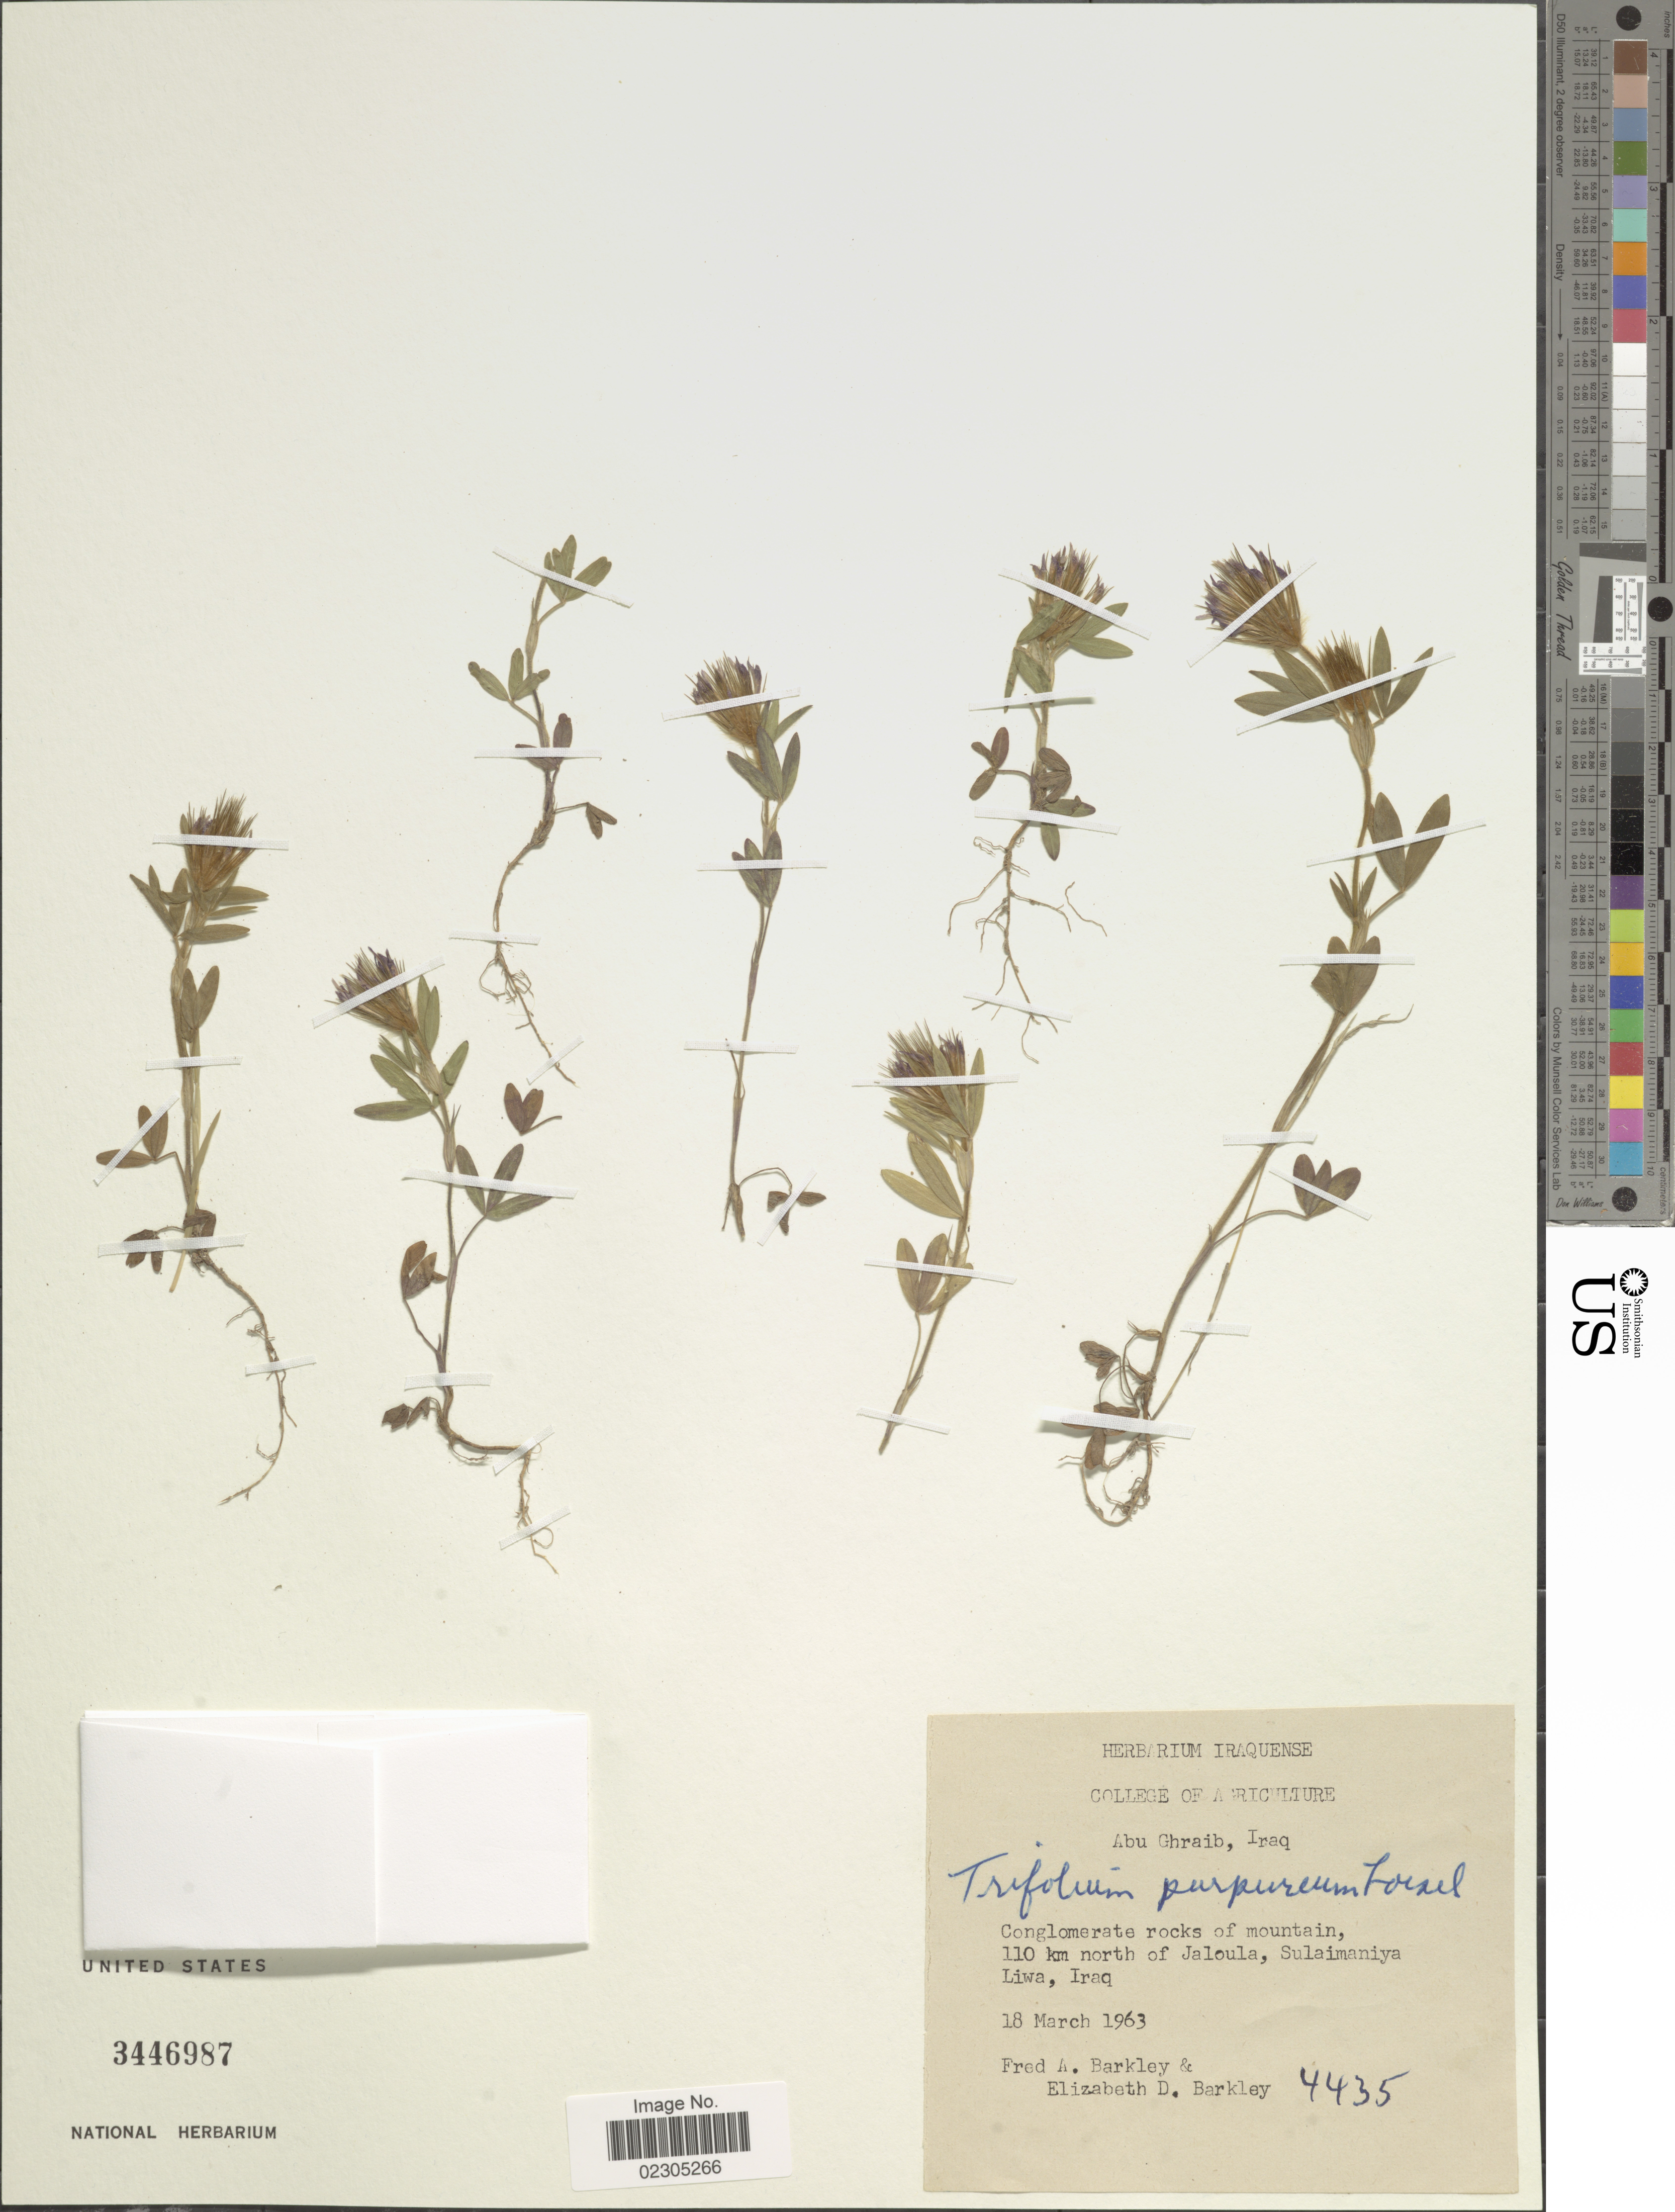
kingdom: Plantae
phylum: Tracheophyta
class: Magnoliopsida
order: Fabales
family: Fabaceae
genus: Trifolium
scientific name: Trifolium purpureum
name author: Loisel.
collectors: F. A. Barkley & E. D.Barkley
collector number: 4435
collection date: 1963-03-18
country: Iraq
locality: Abu Ghraib. Conglomerate rocks of mountain, 110 km north of Jaloula, Sulaimaniya Liwa.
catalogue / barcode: US 3446987